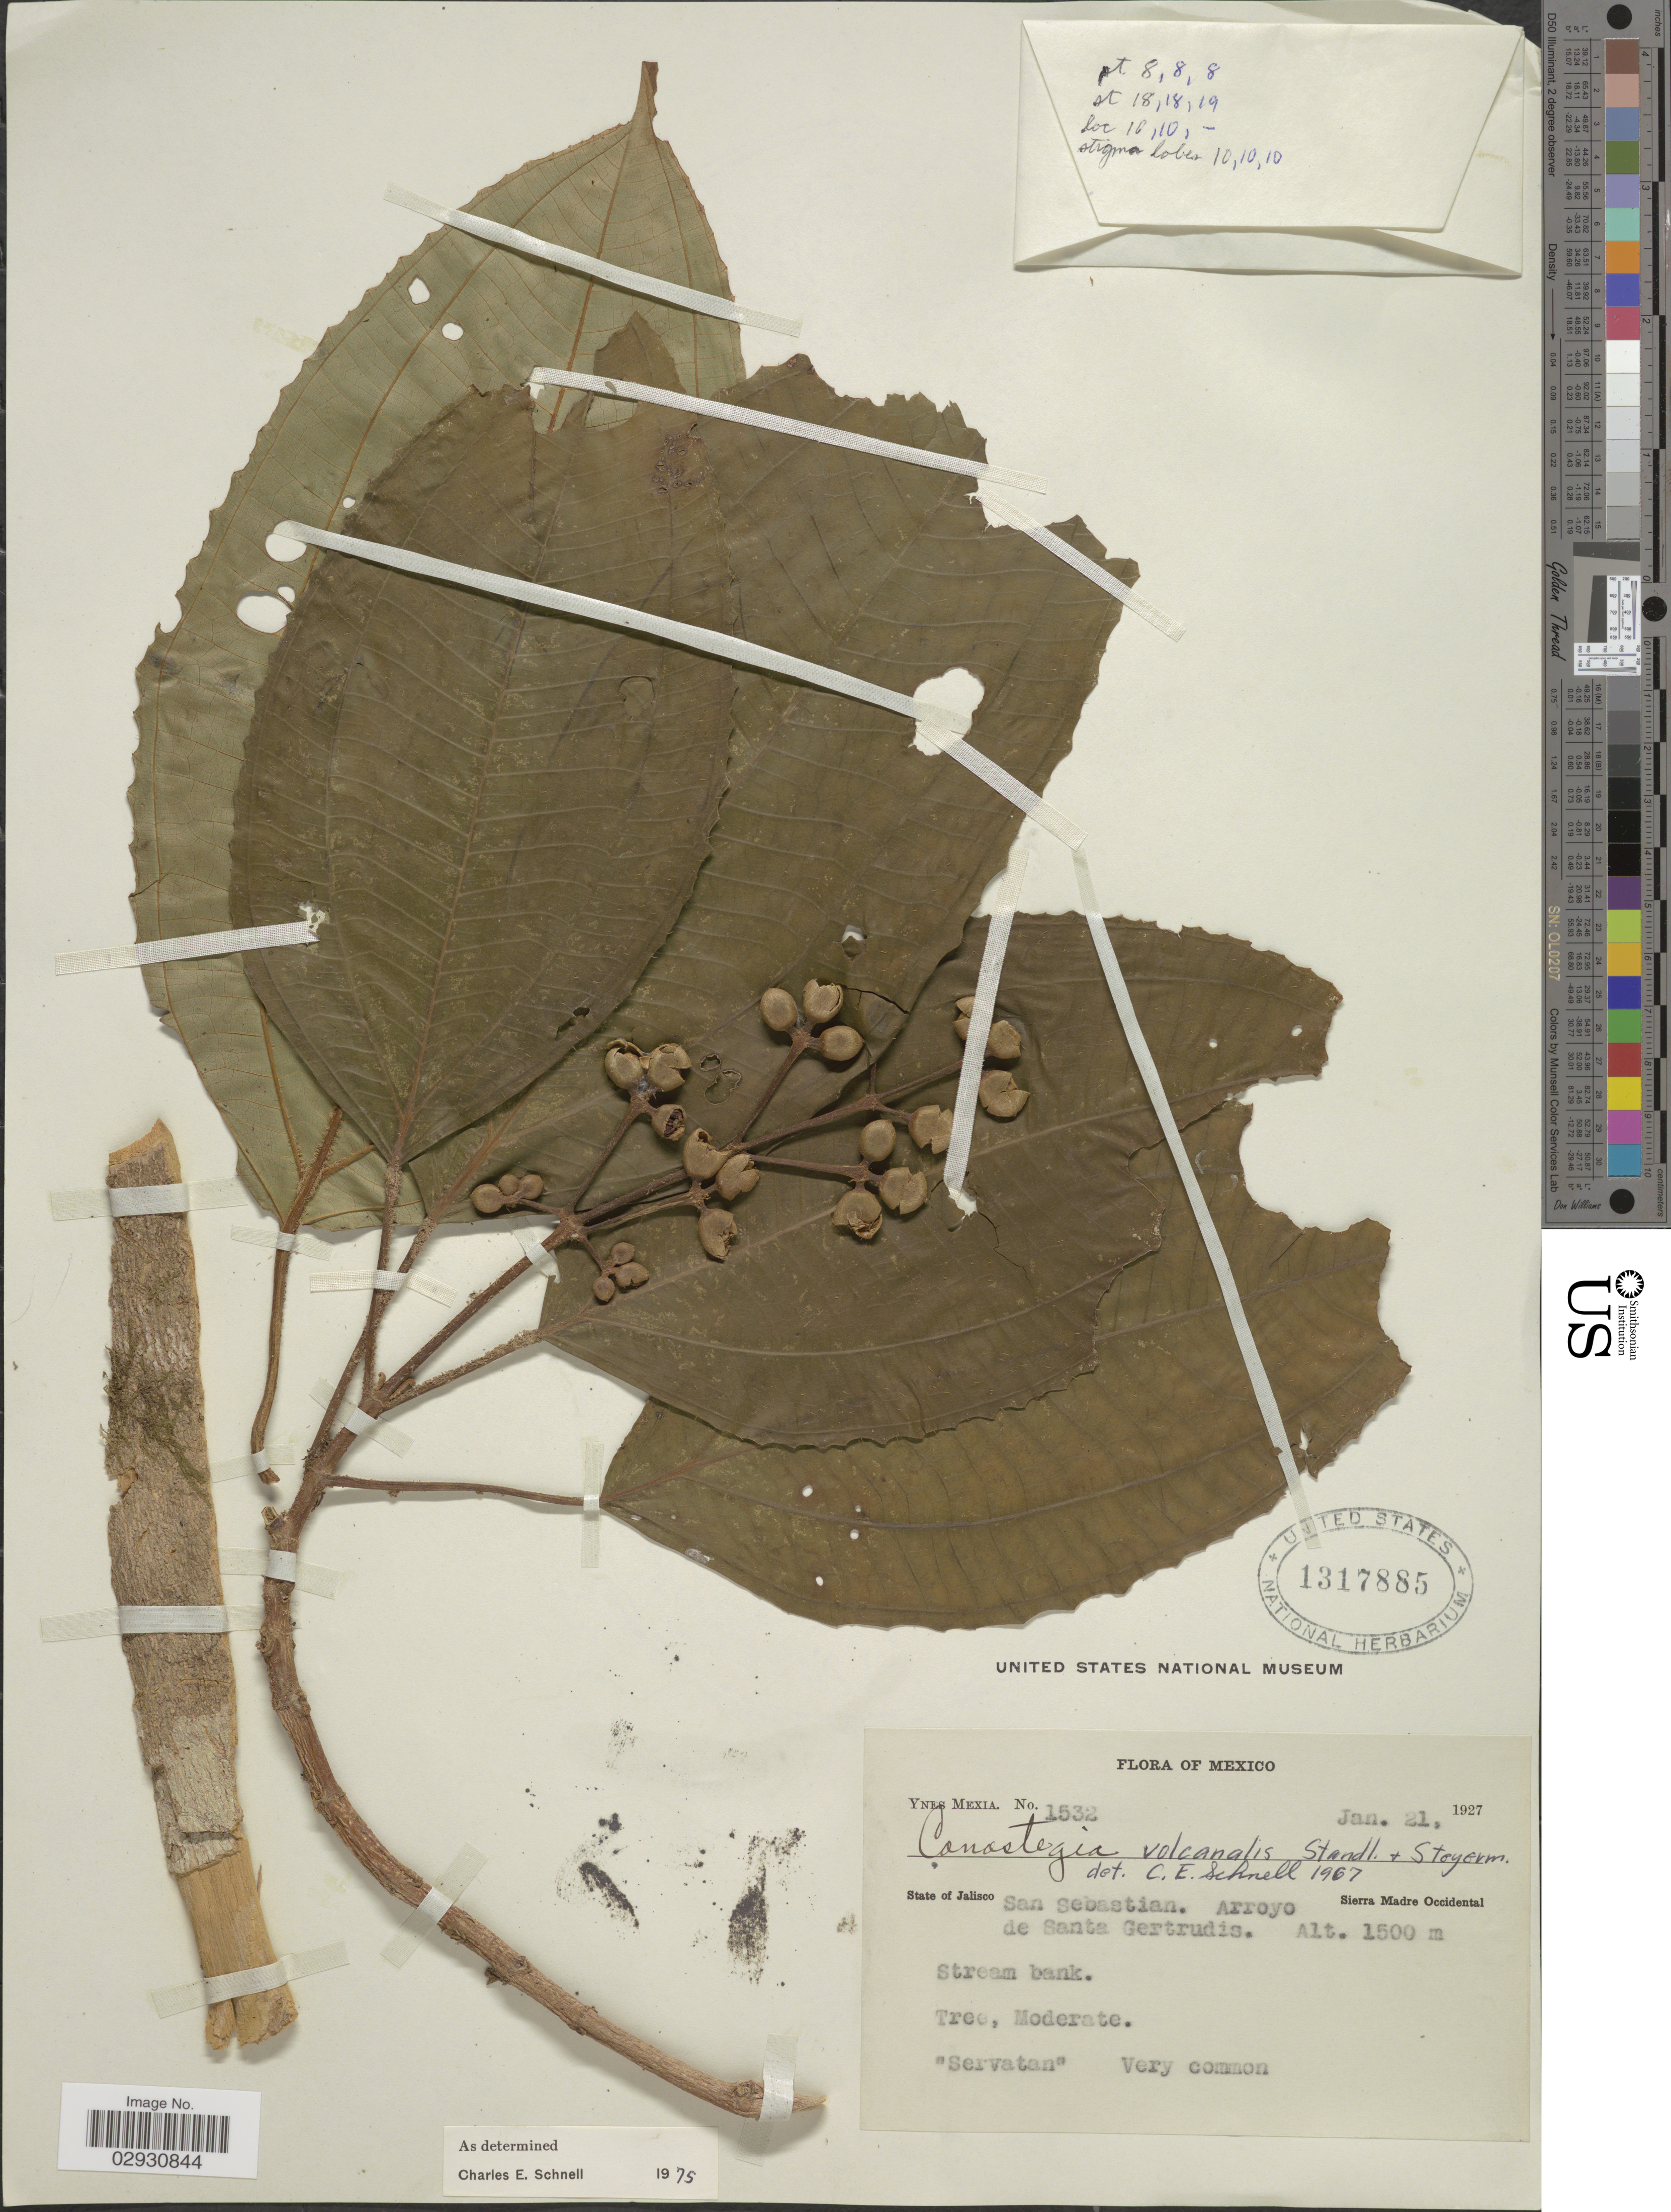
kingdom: Plantae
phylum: Tracheophyta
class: Magnoliopsida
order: Myrtales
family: Melastomataceae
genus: Conostegia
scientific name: Conostegia volcanalis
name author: Standl. & Steyerm.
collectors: Y. Mexia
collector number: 1532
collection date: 1927-01-21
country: Mexico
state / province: Jalisco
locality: State of Jalisco. San Sebastian. Arroyo de Santa Gertrudis. Sierra Madre Occidental.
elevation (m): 1500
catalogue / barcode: US 1317885